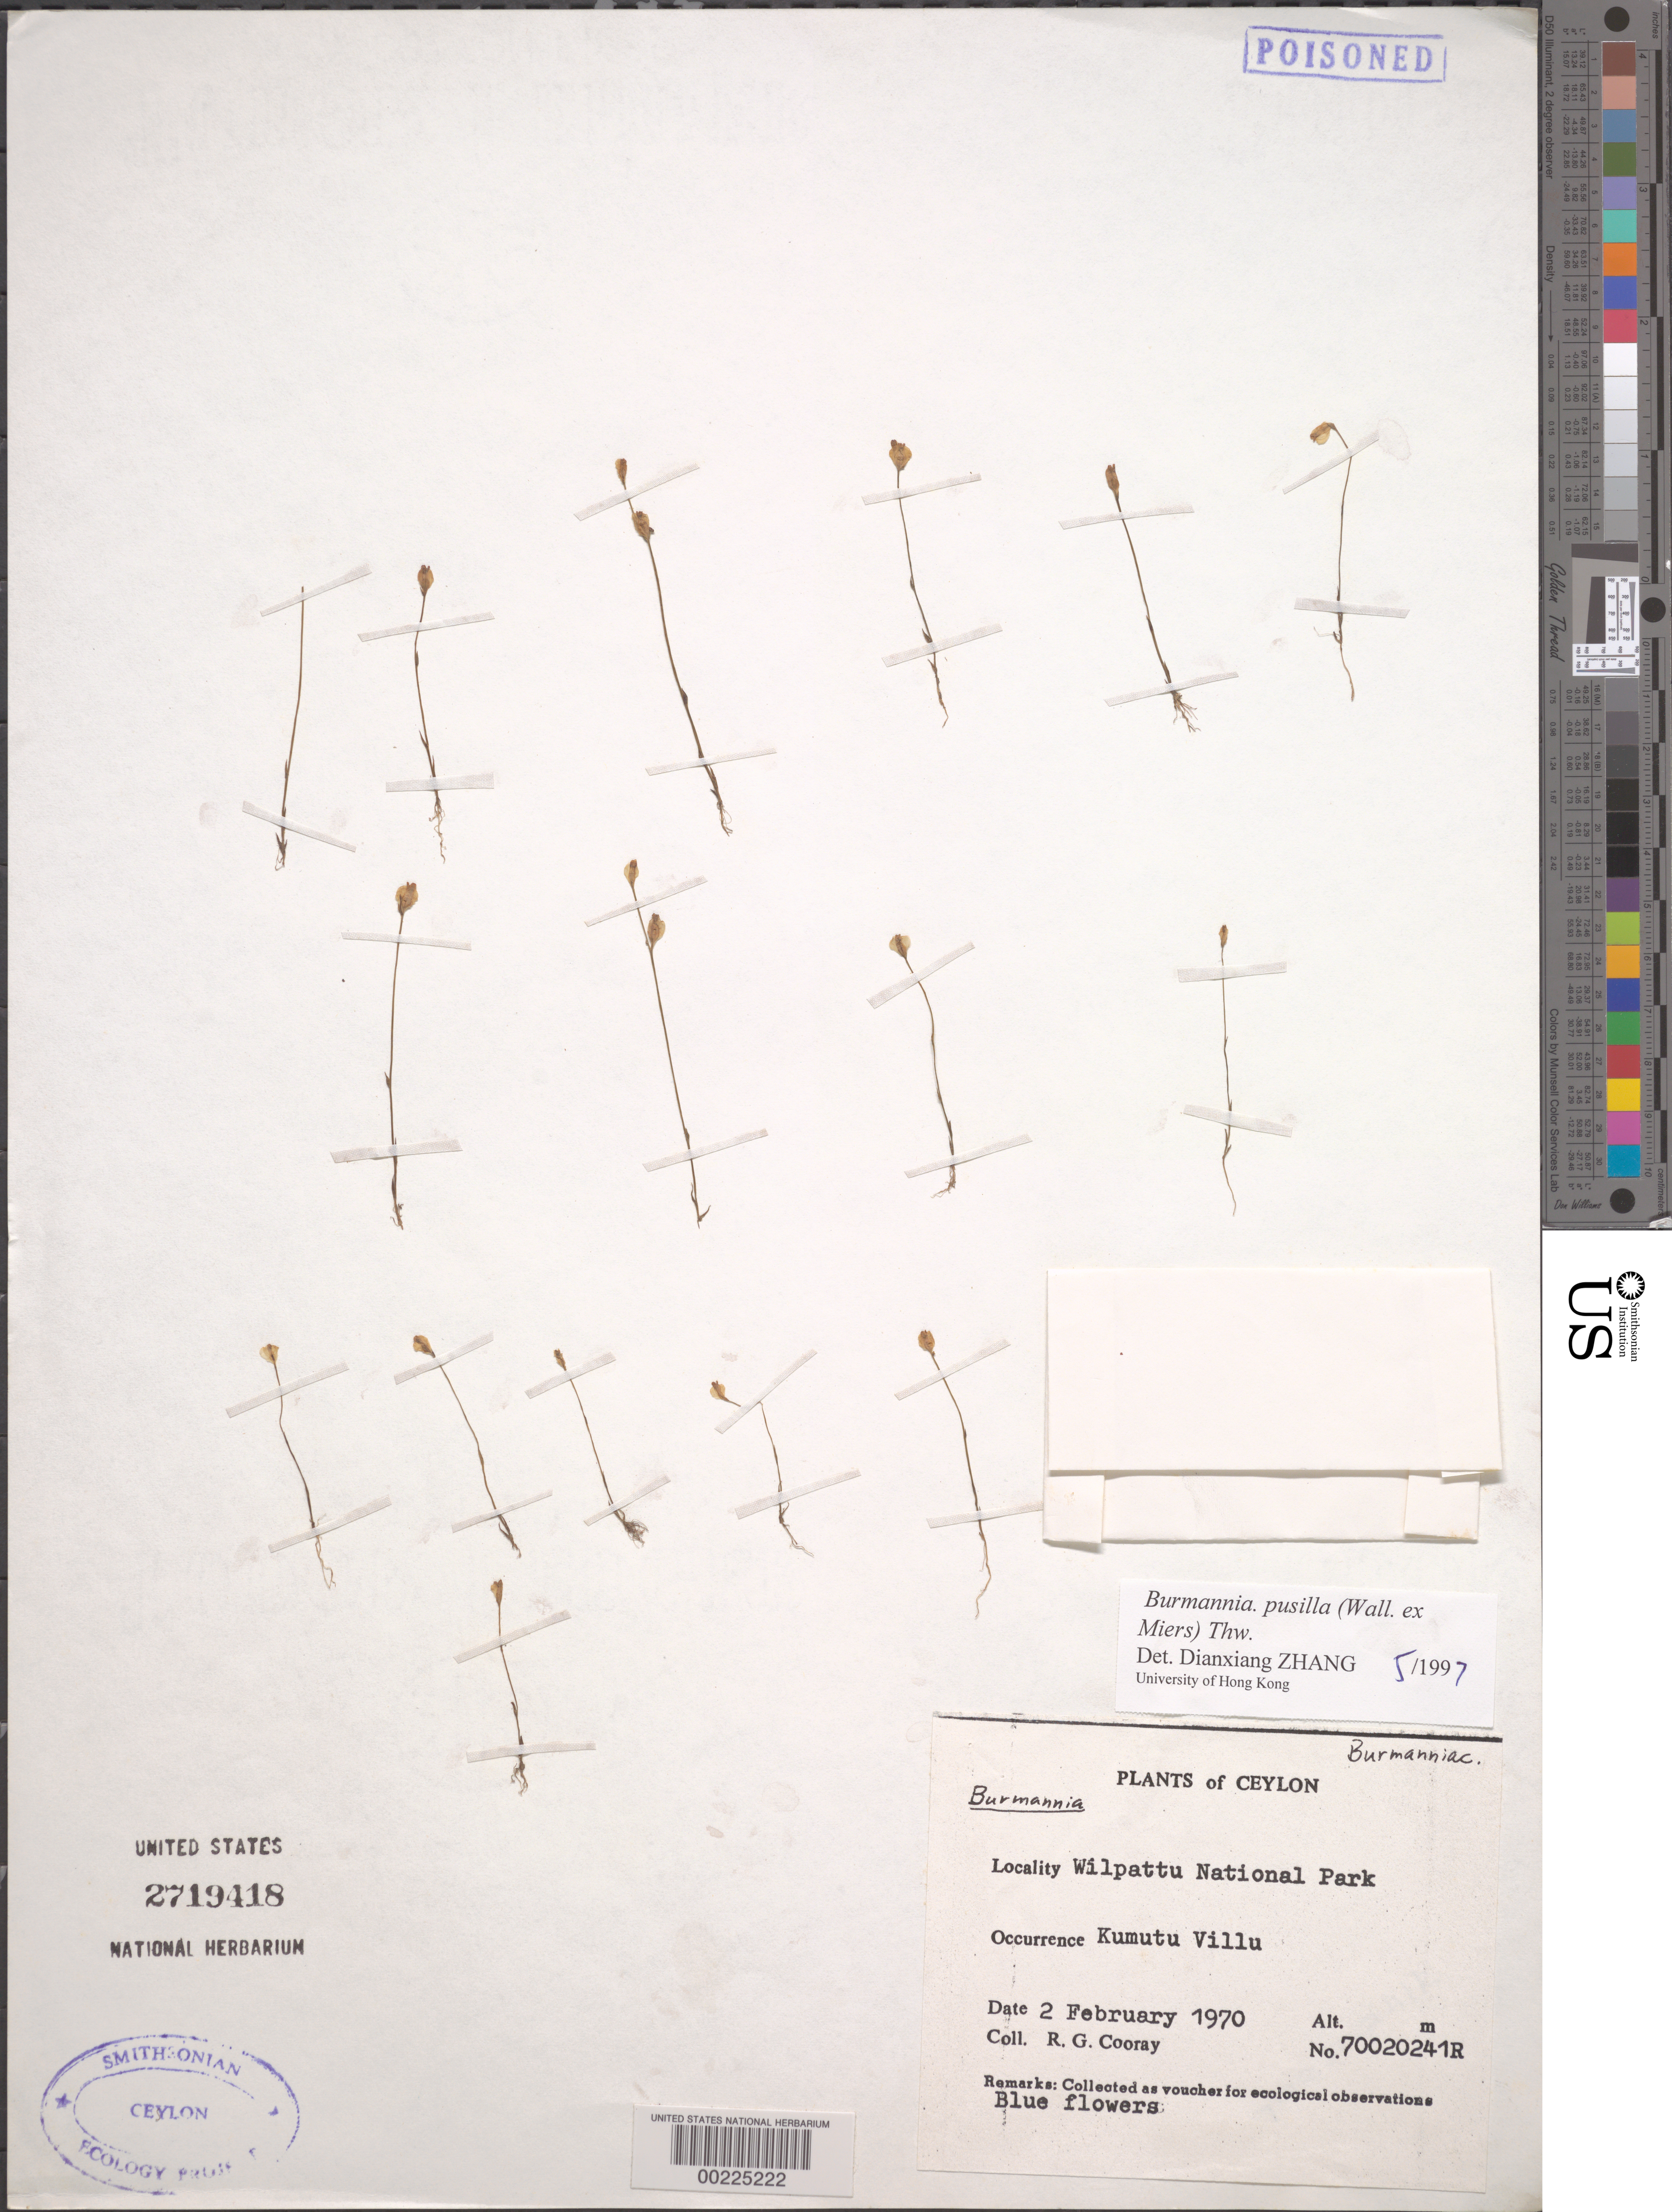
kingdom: Plantae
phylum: Tracheophyta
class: Liliopsida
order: Dioscoreales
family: Burmanniaceae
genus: Burmannia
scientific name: Burmannia pusilla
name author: Thwaites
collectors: R. Cooray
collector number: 70020241r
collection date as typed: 02 Feb 1970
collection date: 1970-02-02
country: Sri Lanka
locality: Wilpattu national park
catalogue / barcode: US 2719418